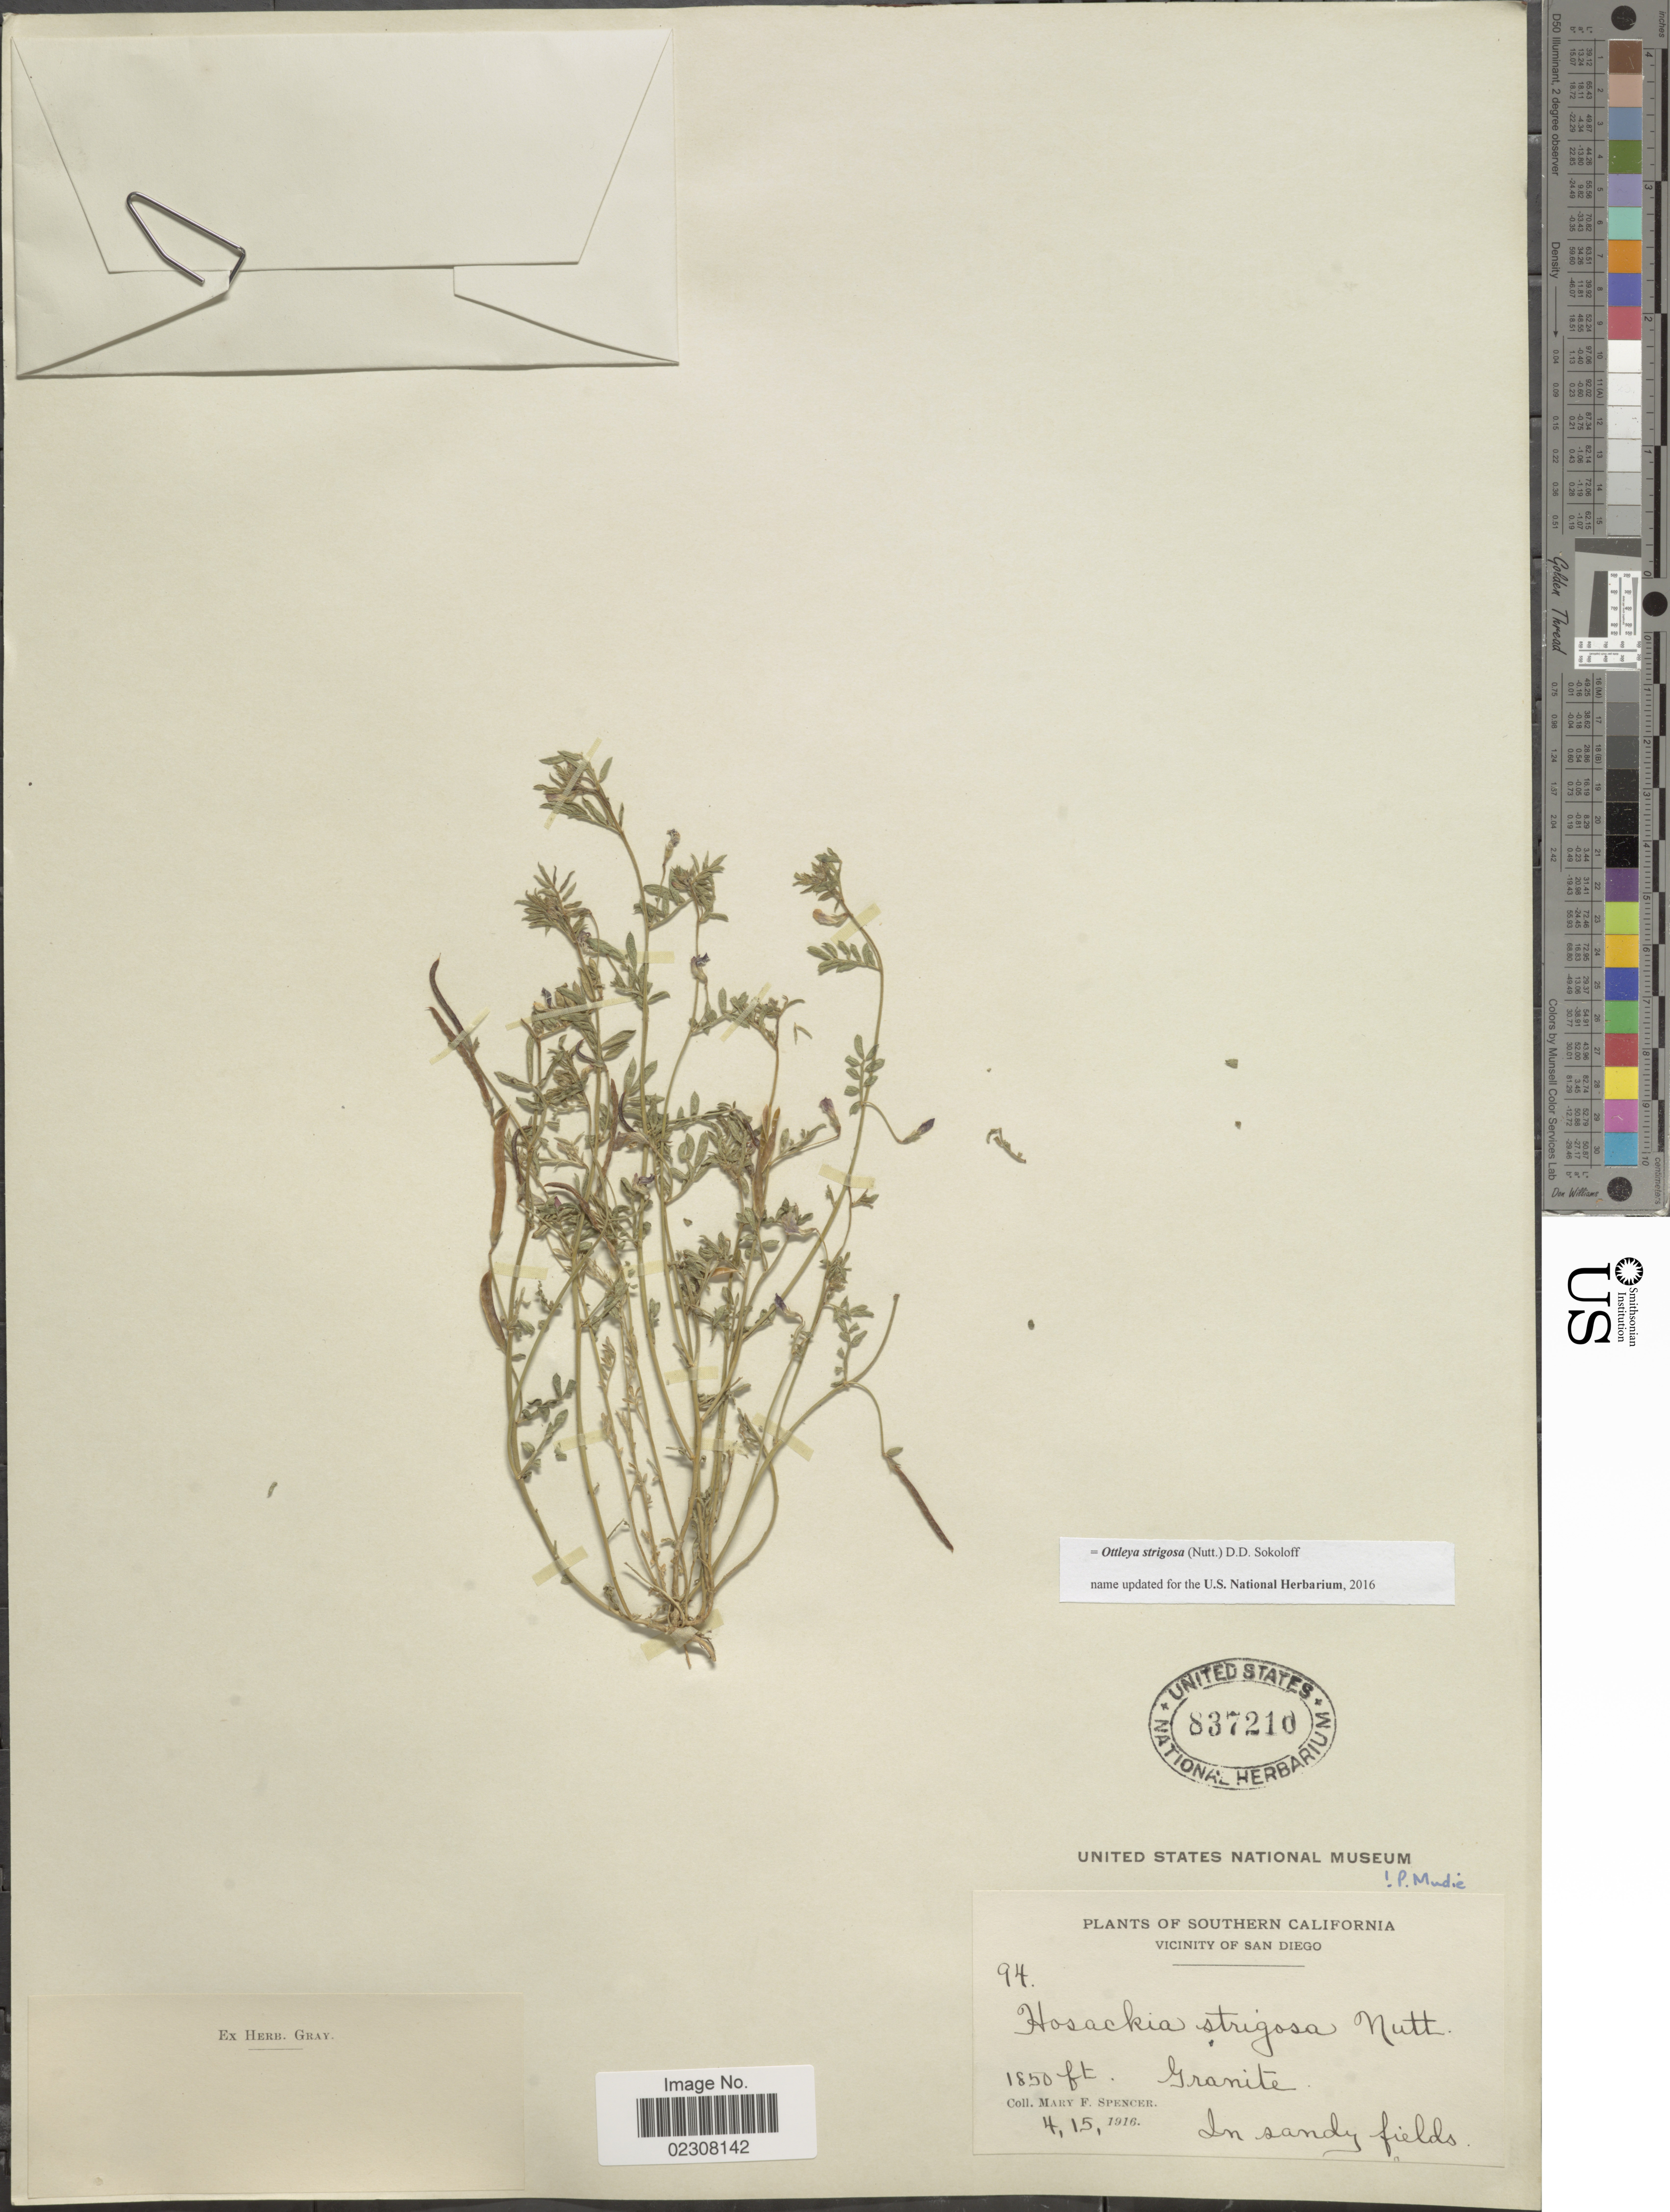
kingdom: Plantae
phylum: Tracheophyta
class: Magnoliopsida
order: Fabales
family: Fabaceae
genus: Ottleya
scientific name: Ottleya strigosa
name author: (Nutt.) D.D. Sokoloff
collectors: M. Spencer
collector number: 94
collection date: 1916-04-15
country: United States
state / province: California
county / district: San Diego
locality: Southern California, Vicinity of San Diego, Granite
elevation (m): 564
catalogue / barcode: US 837210